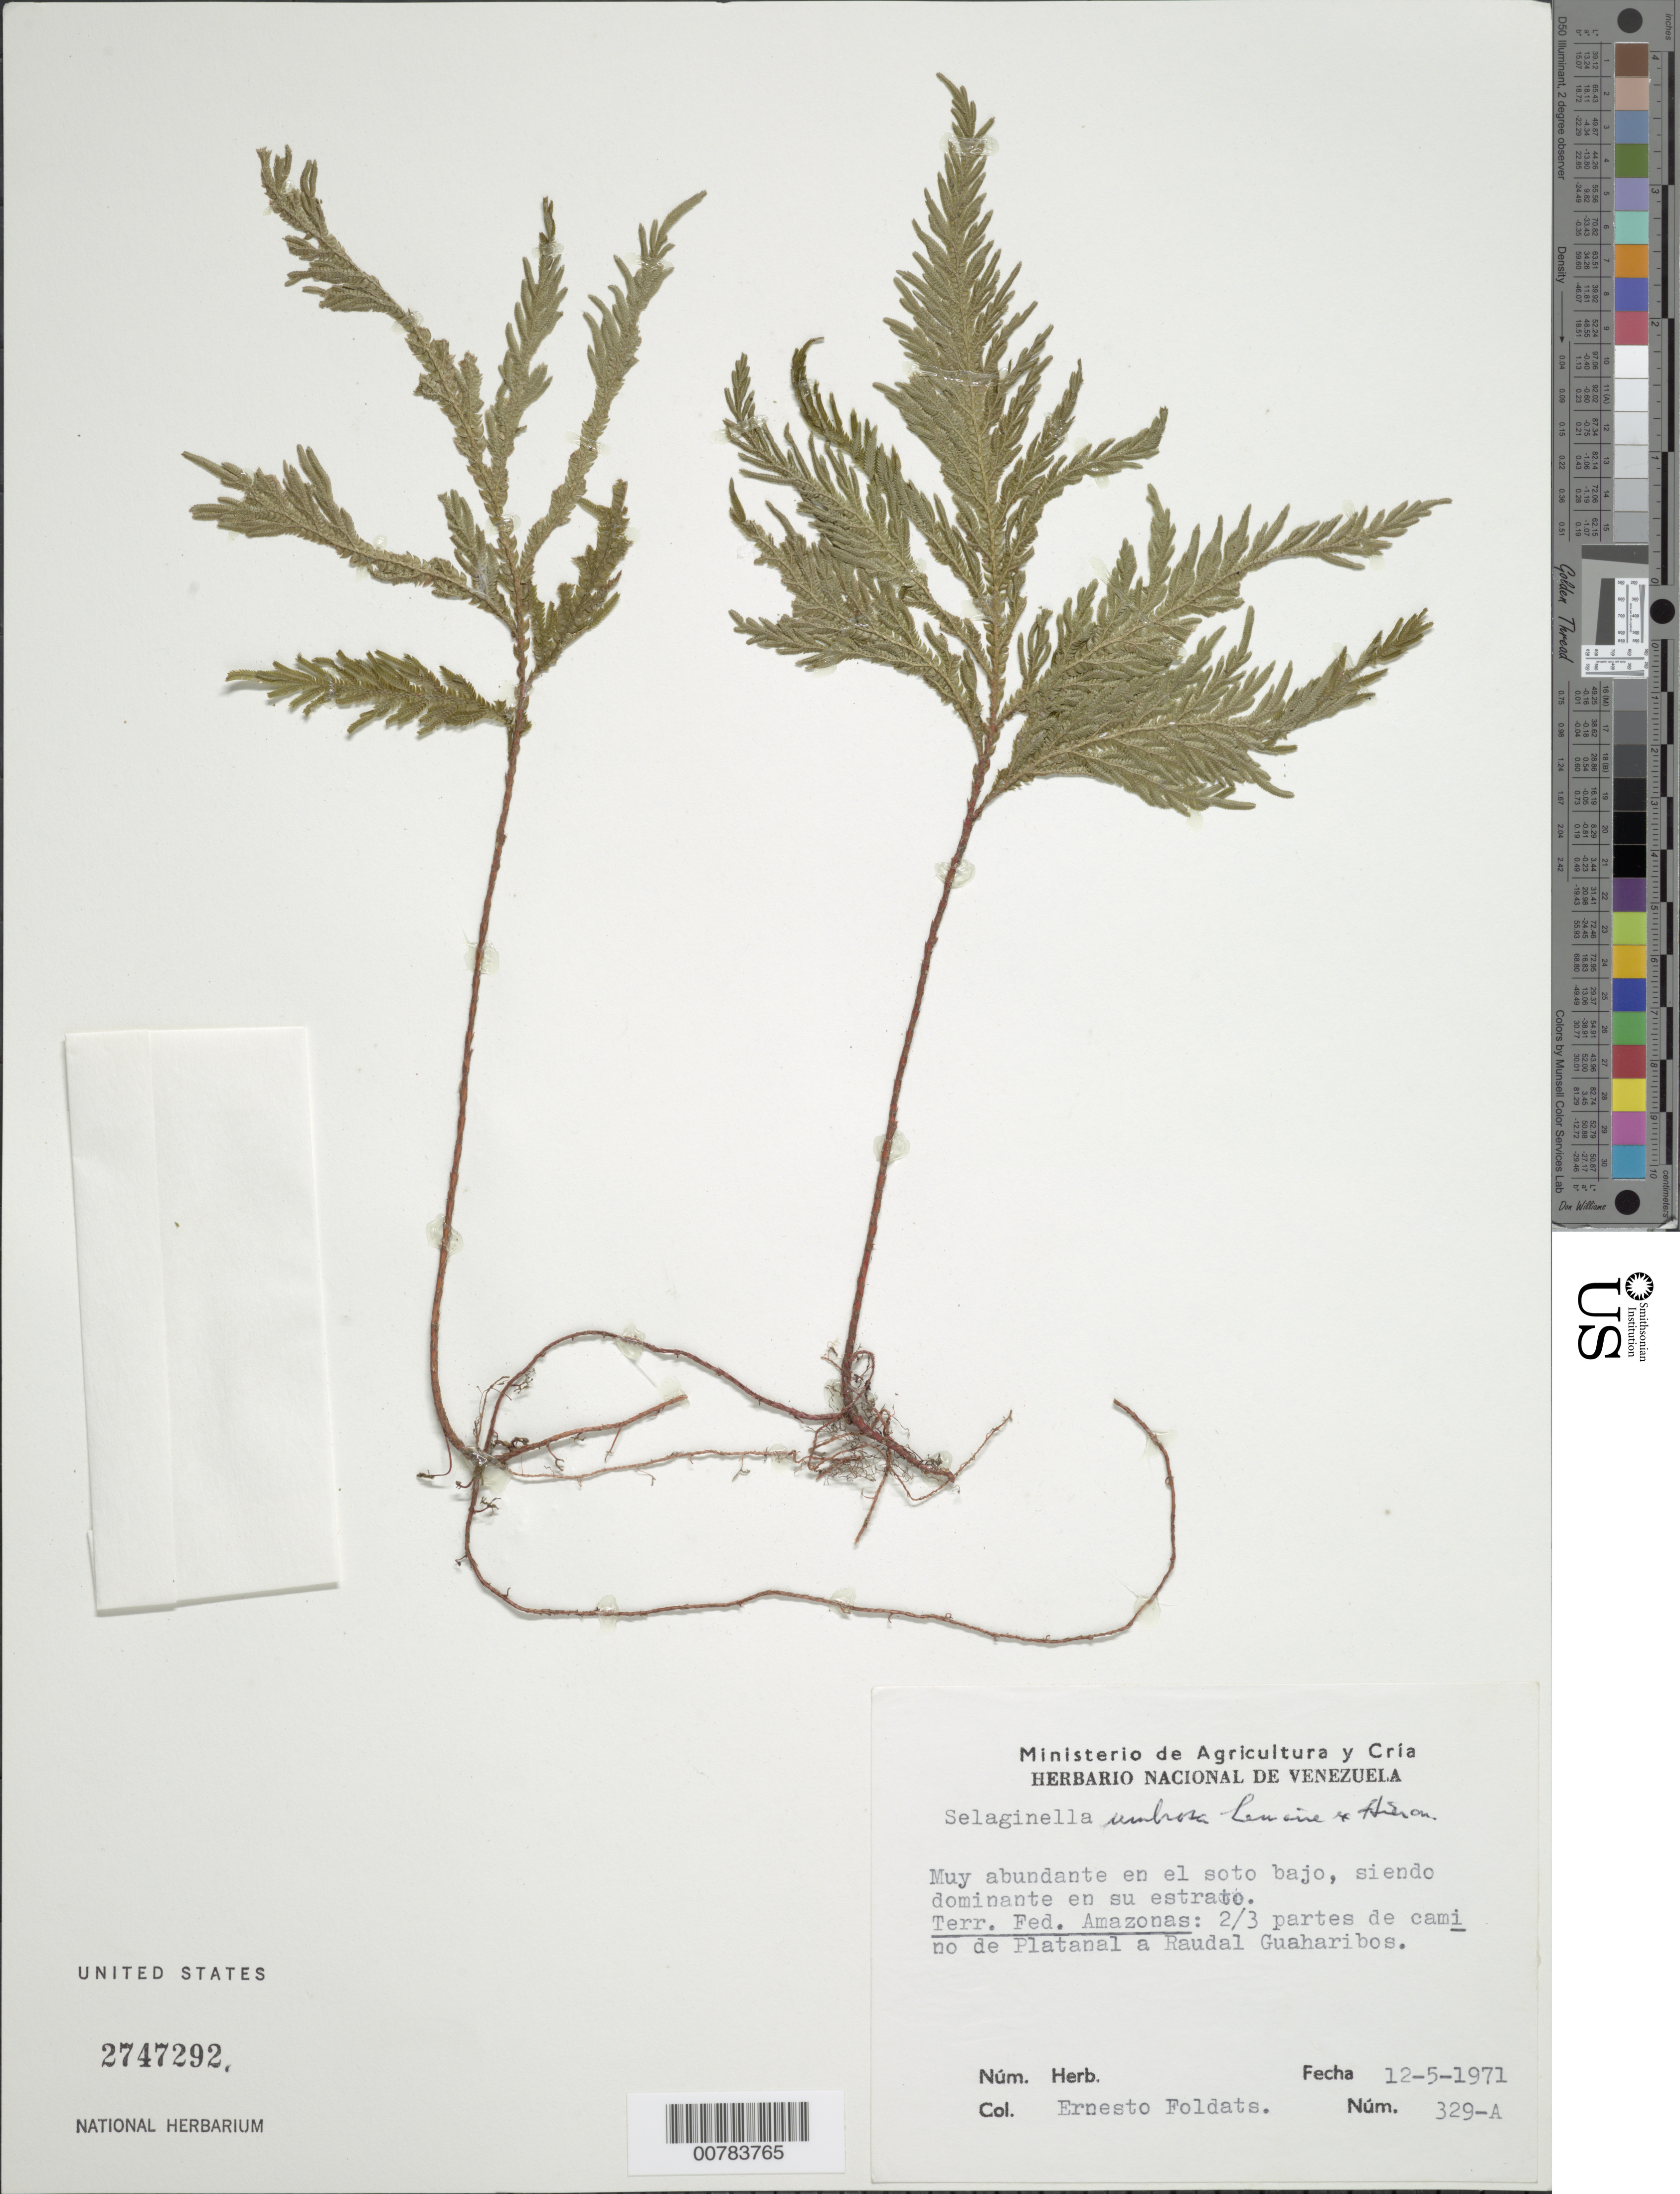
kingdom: Plantae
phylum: Tracheophyta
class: Lycopodiopsida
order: Selaginellales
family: Selaginellaceae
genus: Selaginella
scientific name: Selaginella umbrosa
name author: Lem. ex Hieron.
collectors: E. Foldats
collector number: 329 A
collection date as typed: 12-May-71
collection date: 1971-05-12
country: Venezuela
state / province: Amazonas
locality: Río Orinoco, between platanal and Raudal Guaharibos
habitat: Soto bajo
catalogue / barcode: US 2747292